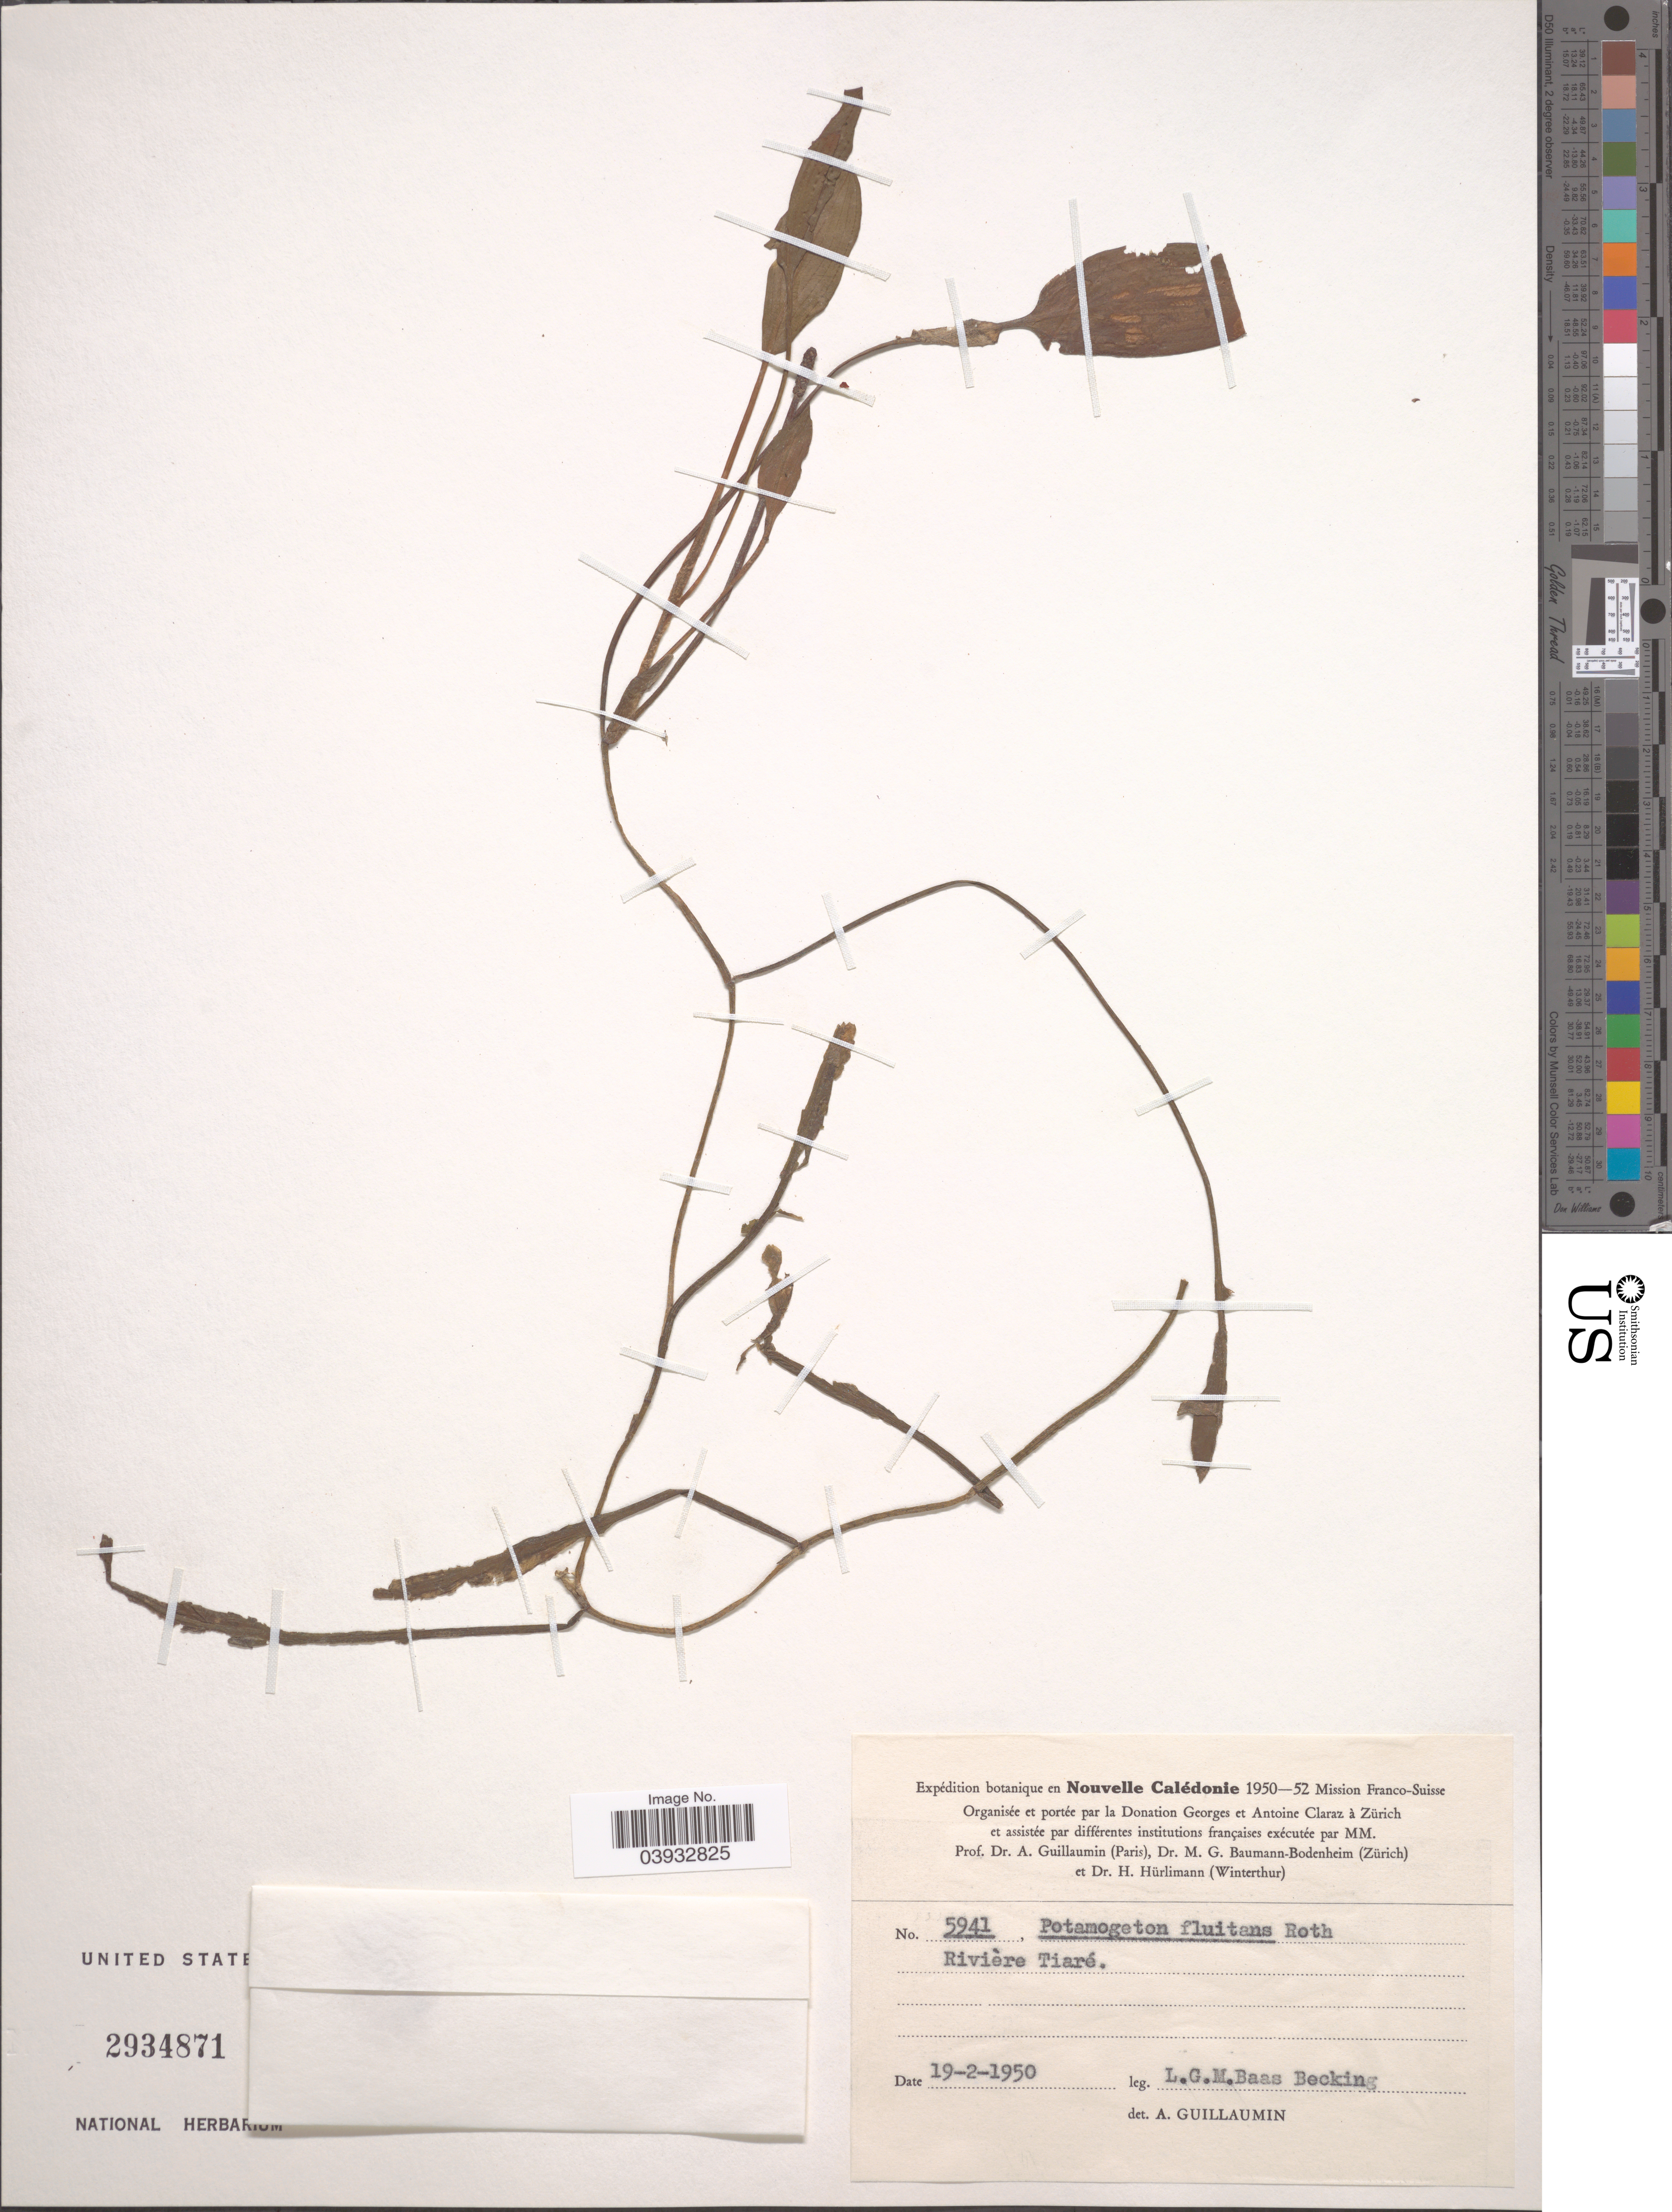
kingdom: Plantae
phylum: Tracheophyta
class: Liliopsida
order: Alismatales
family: Potamogetonaceae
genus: Potamogeton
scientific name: Potamogeton fluitans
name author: Roth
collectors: L. Baas Becking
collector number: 5941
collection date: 1950-02-19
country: New Caledonia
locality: Nouvelle Calédonie.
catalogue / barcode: US 2934871